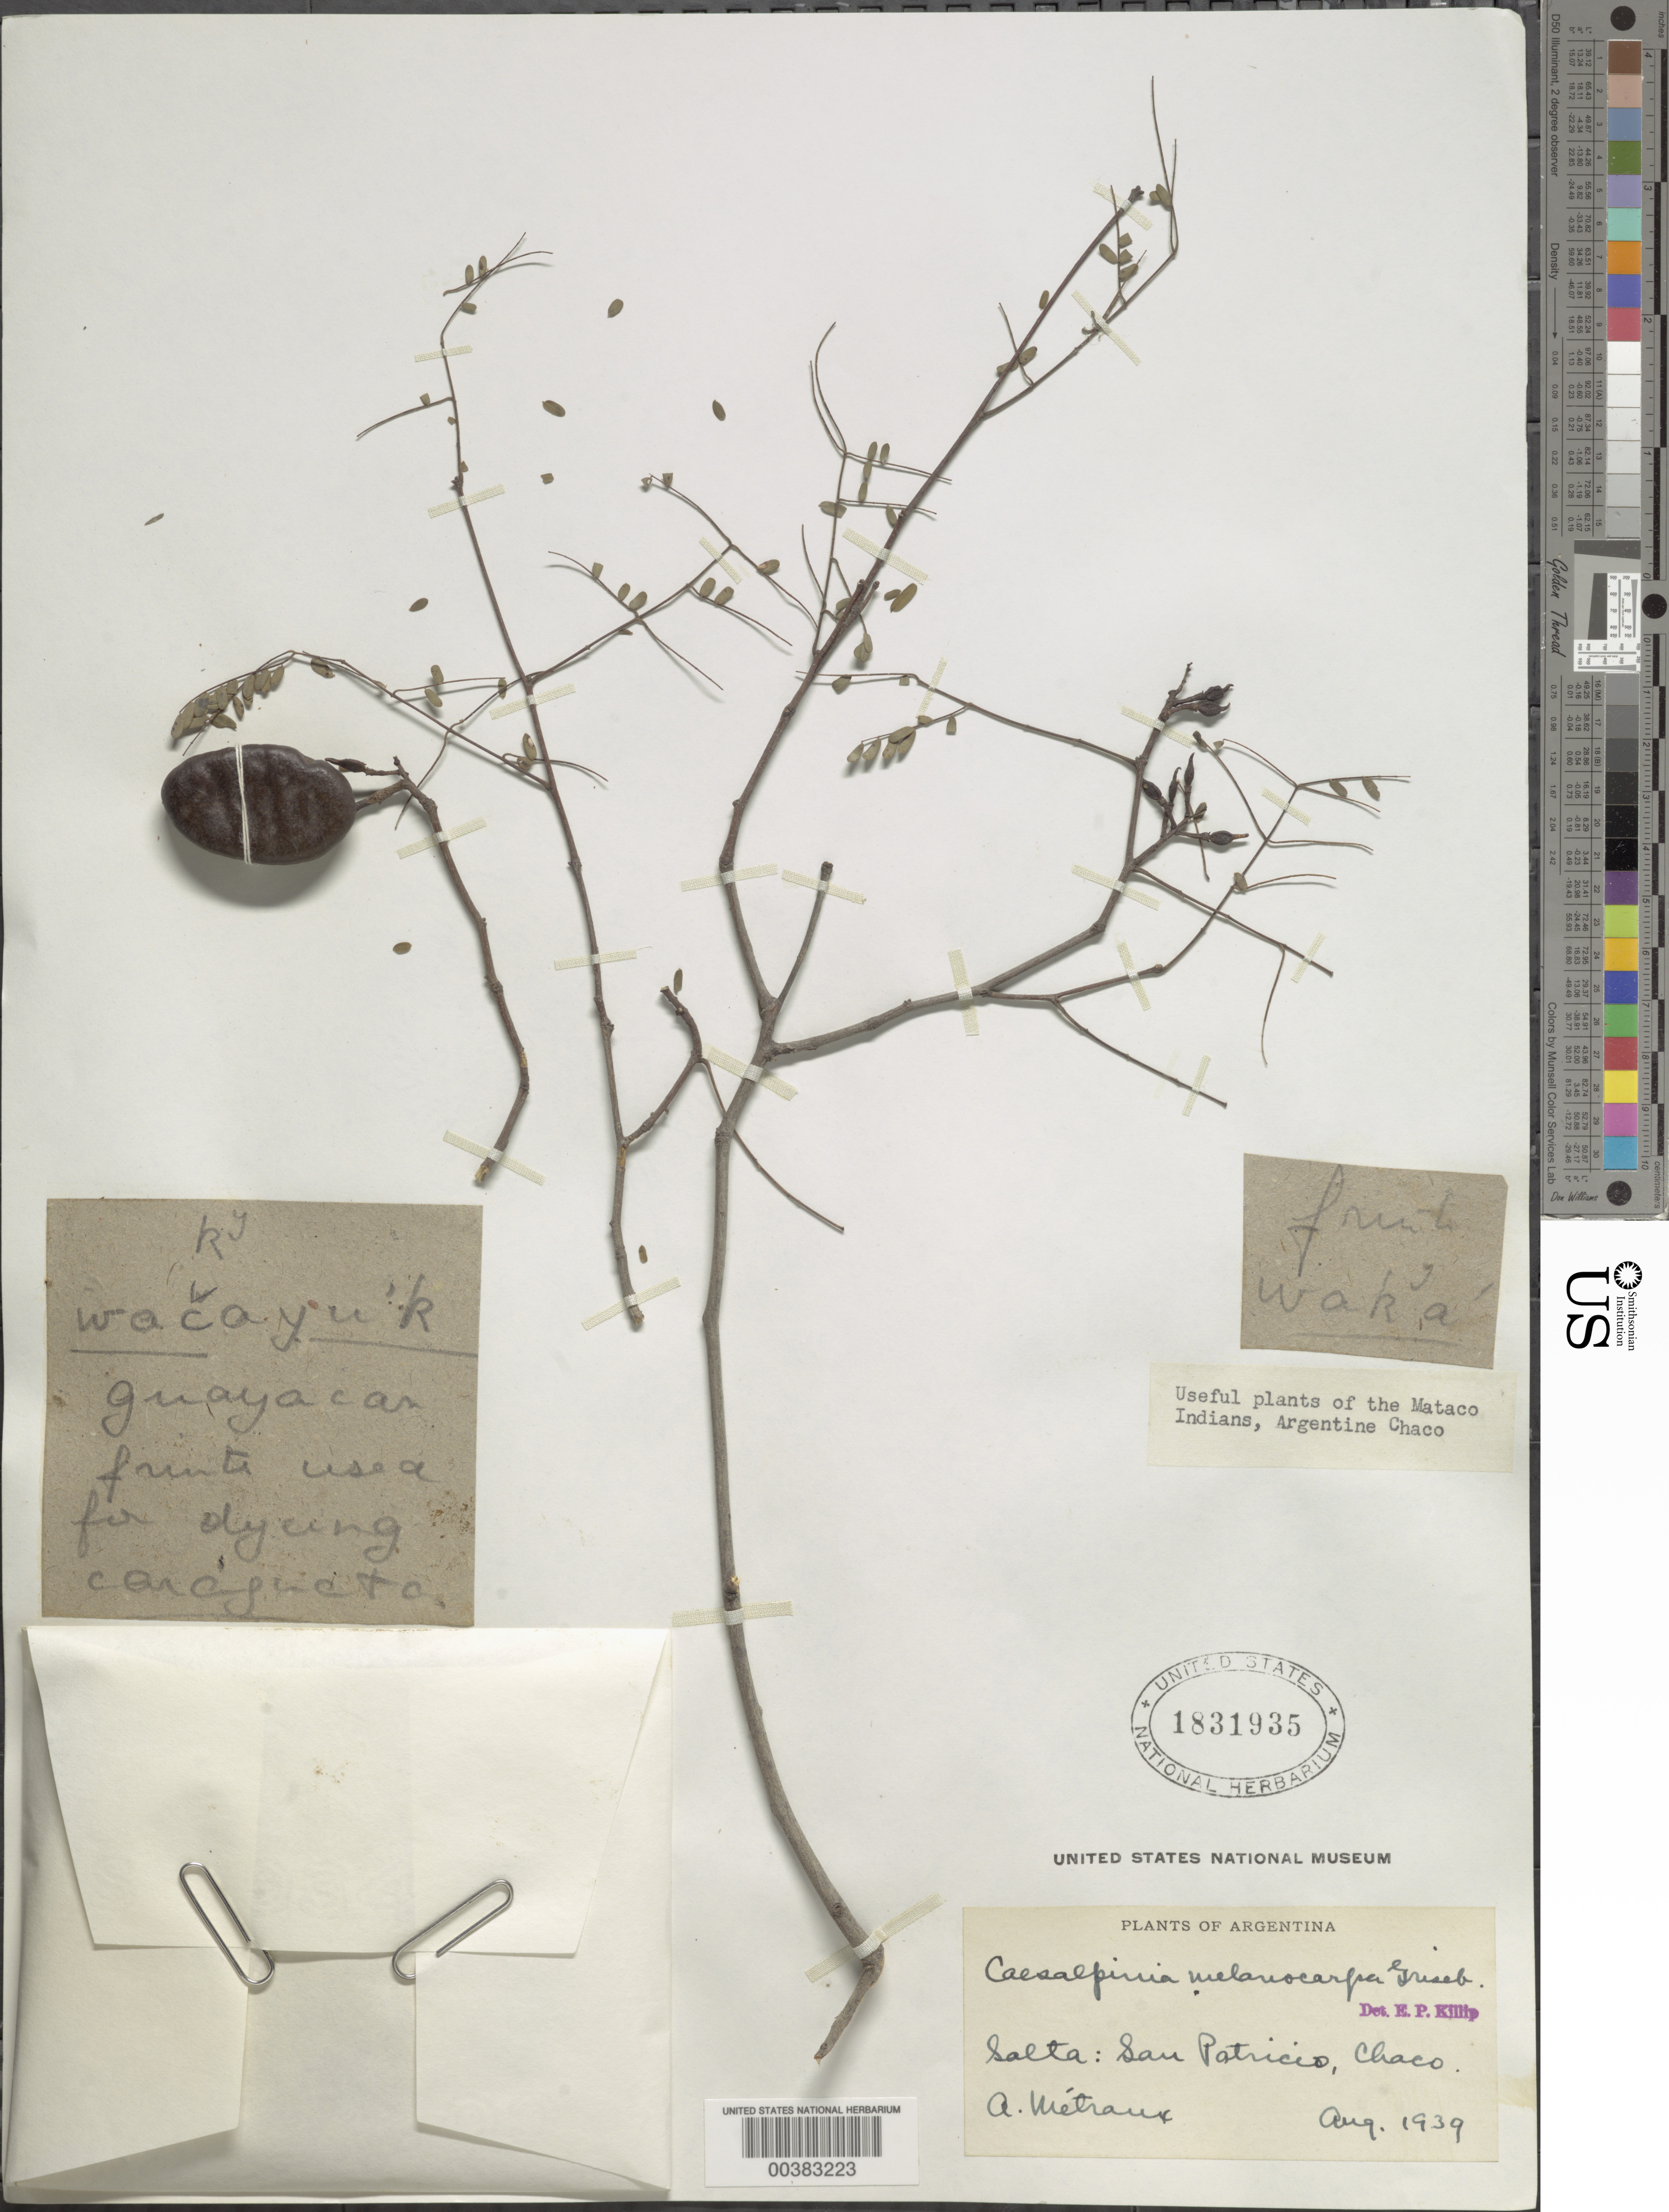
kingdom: Plantae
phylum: Tracheophyta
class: Magnoliopsida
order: Fabales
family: Fabaceae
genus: Libidibia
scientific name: Libidibia paraguariensis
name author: (Parodi) G.P. Lewis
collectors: A. Metreaux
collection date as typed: Aug 1939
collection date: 1939-08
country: Argentina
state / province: Salta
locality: San Patricio, Chaco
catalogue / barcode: US 1831935